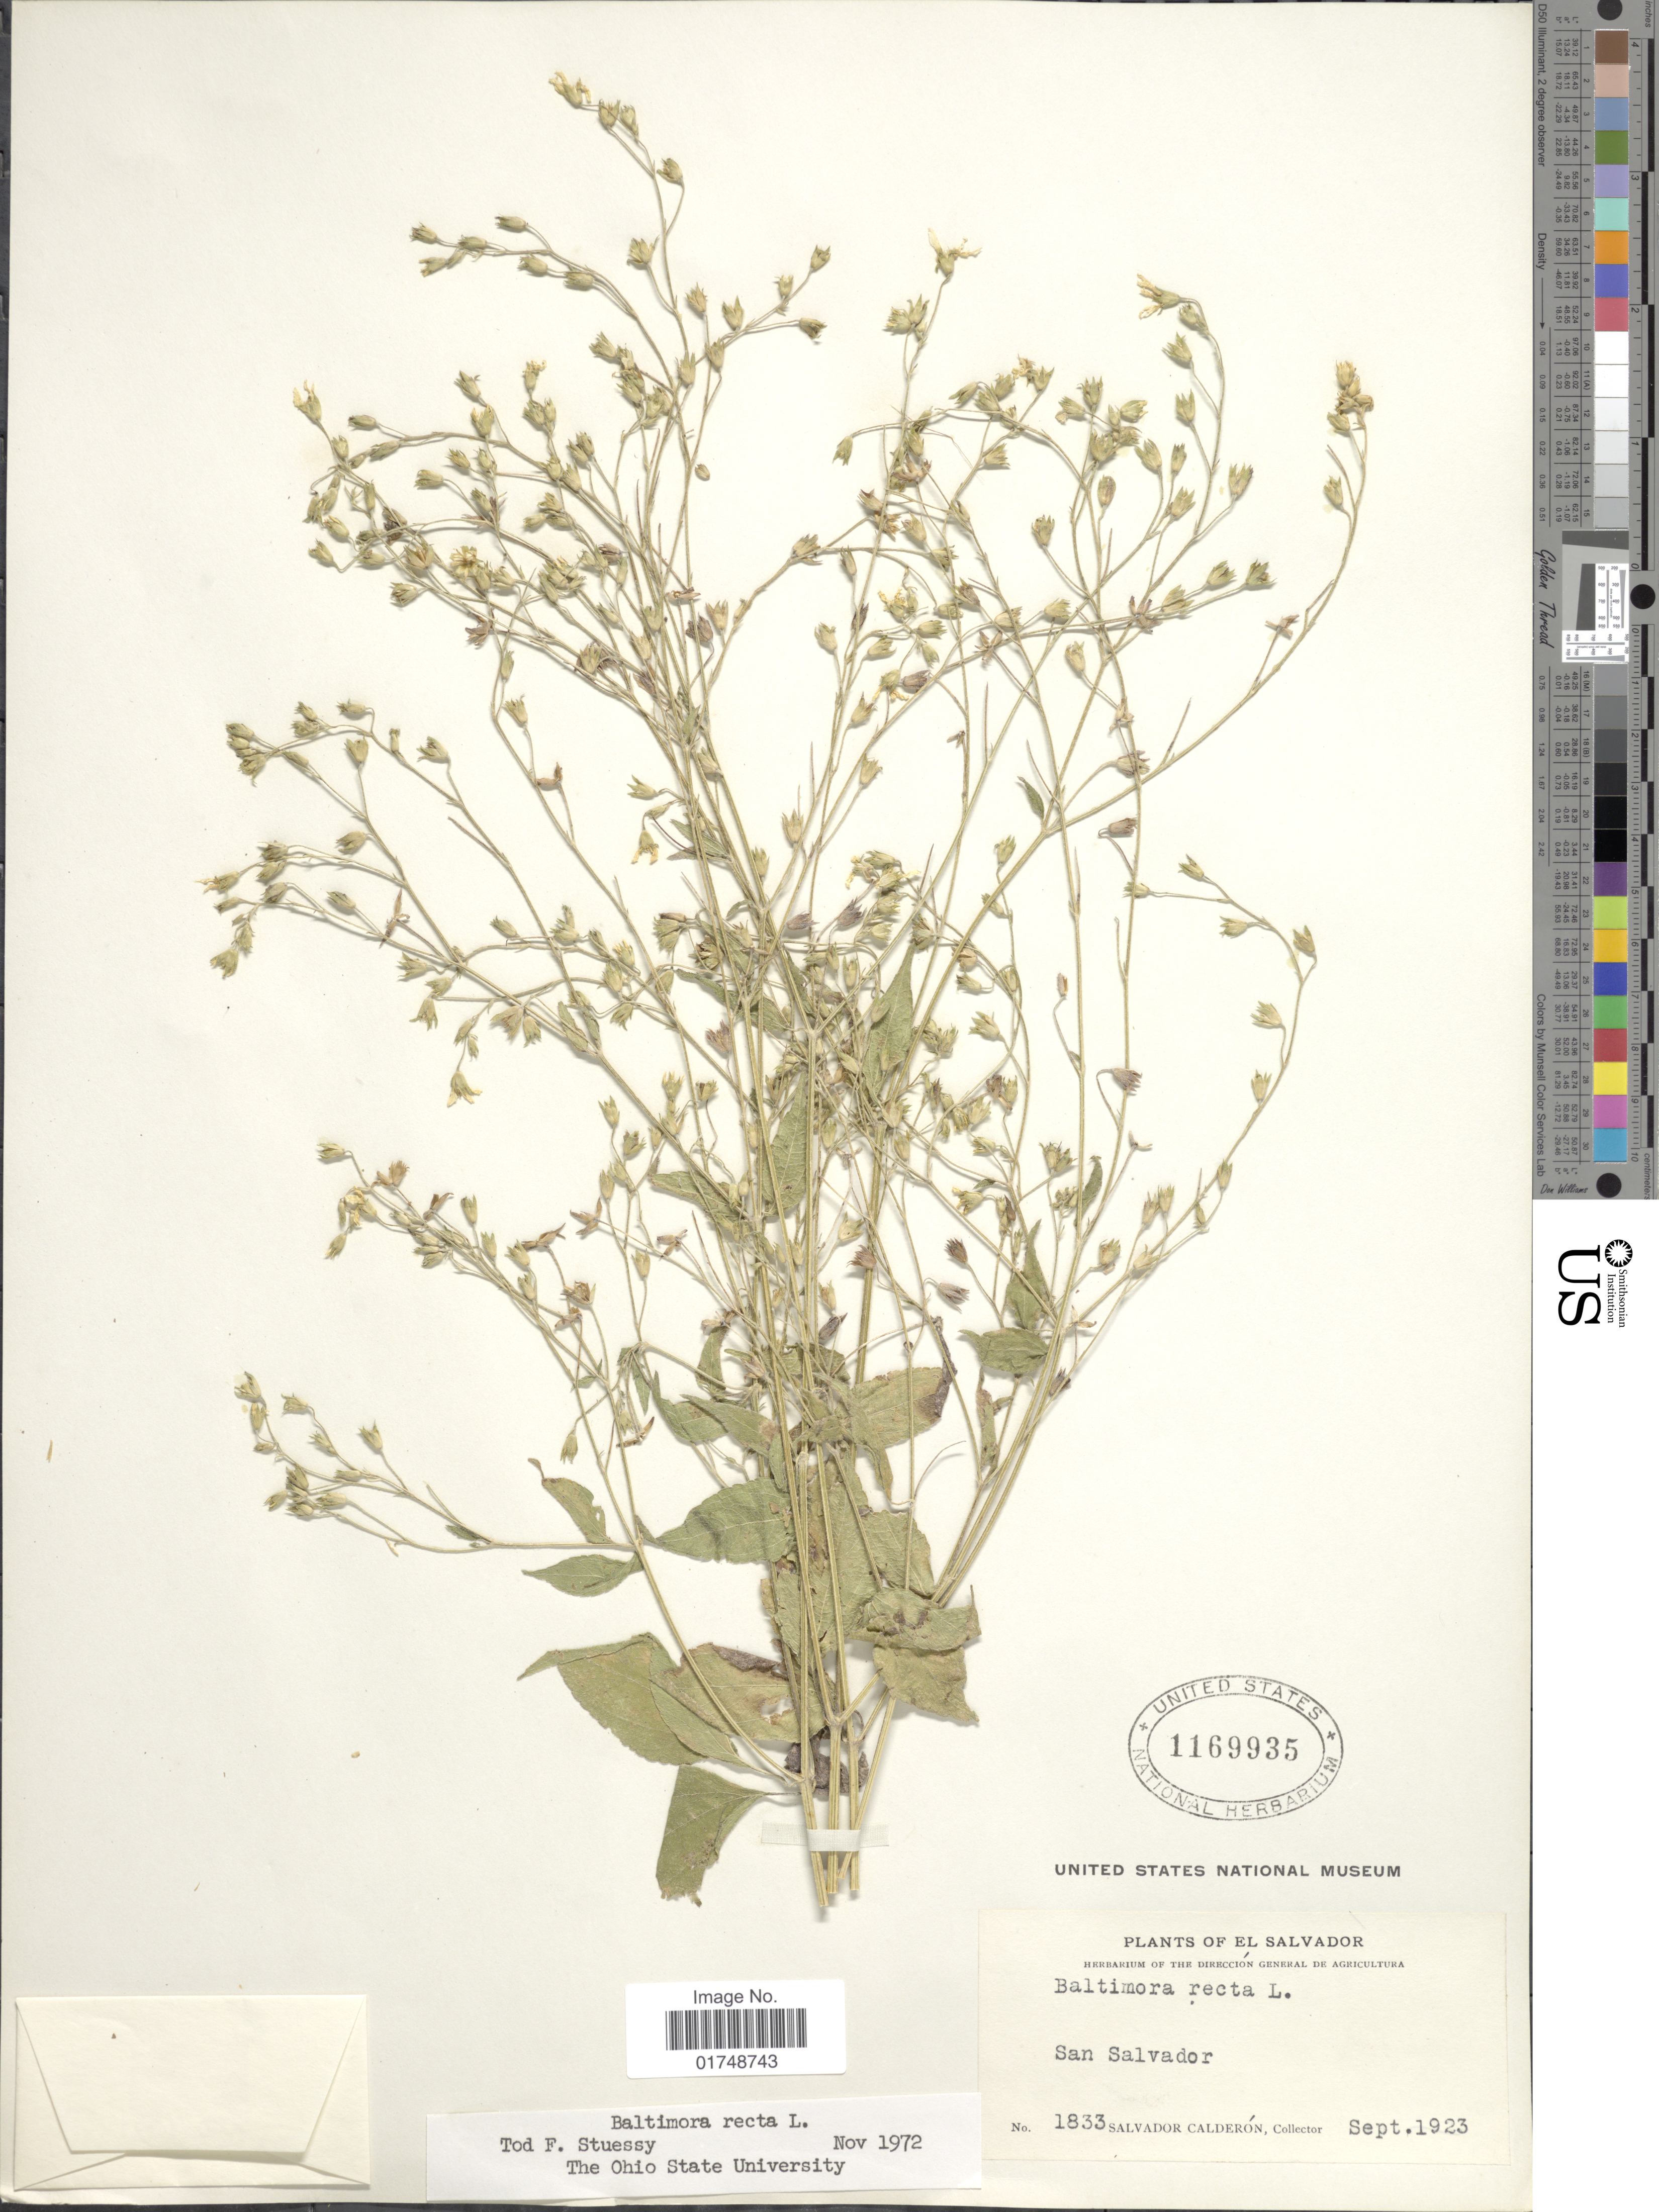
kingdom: Plantae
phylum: Tracheophyta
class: Magnoliopsida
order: Asterales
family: Asteraceae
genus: Baltimora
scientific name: Baltimora recta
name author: L.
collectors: S. Calderón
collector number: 1833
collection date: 1923-09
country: El Salvador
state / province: San Salvador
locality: San Salvador.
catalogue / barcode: US 1169935